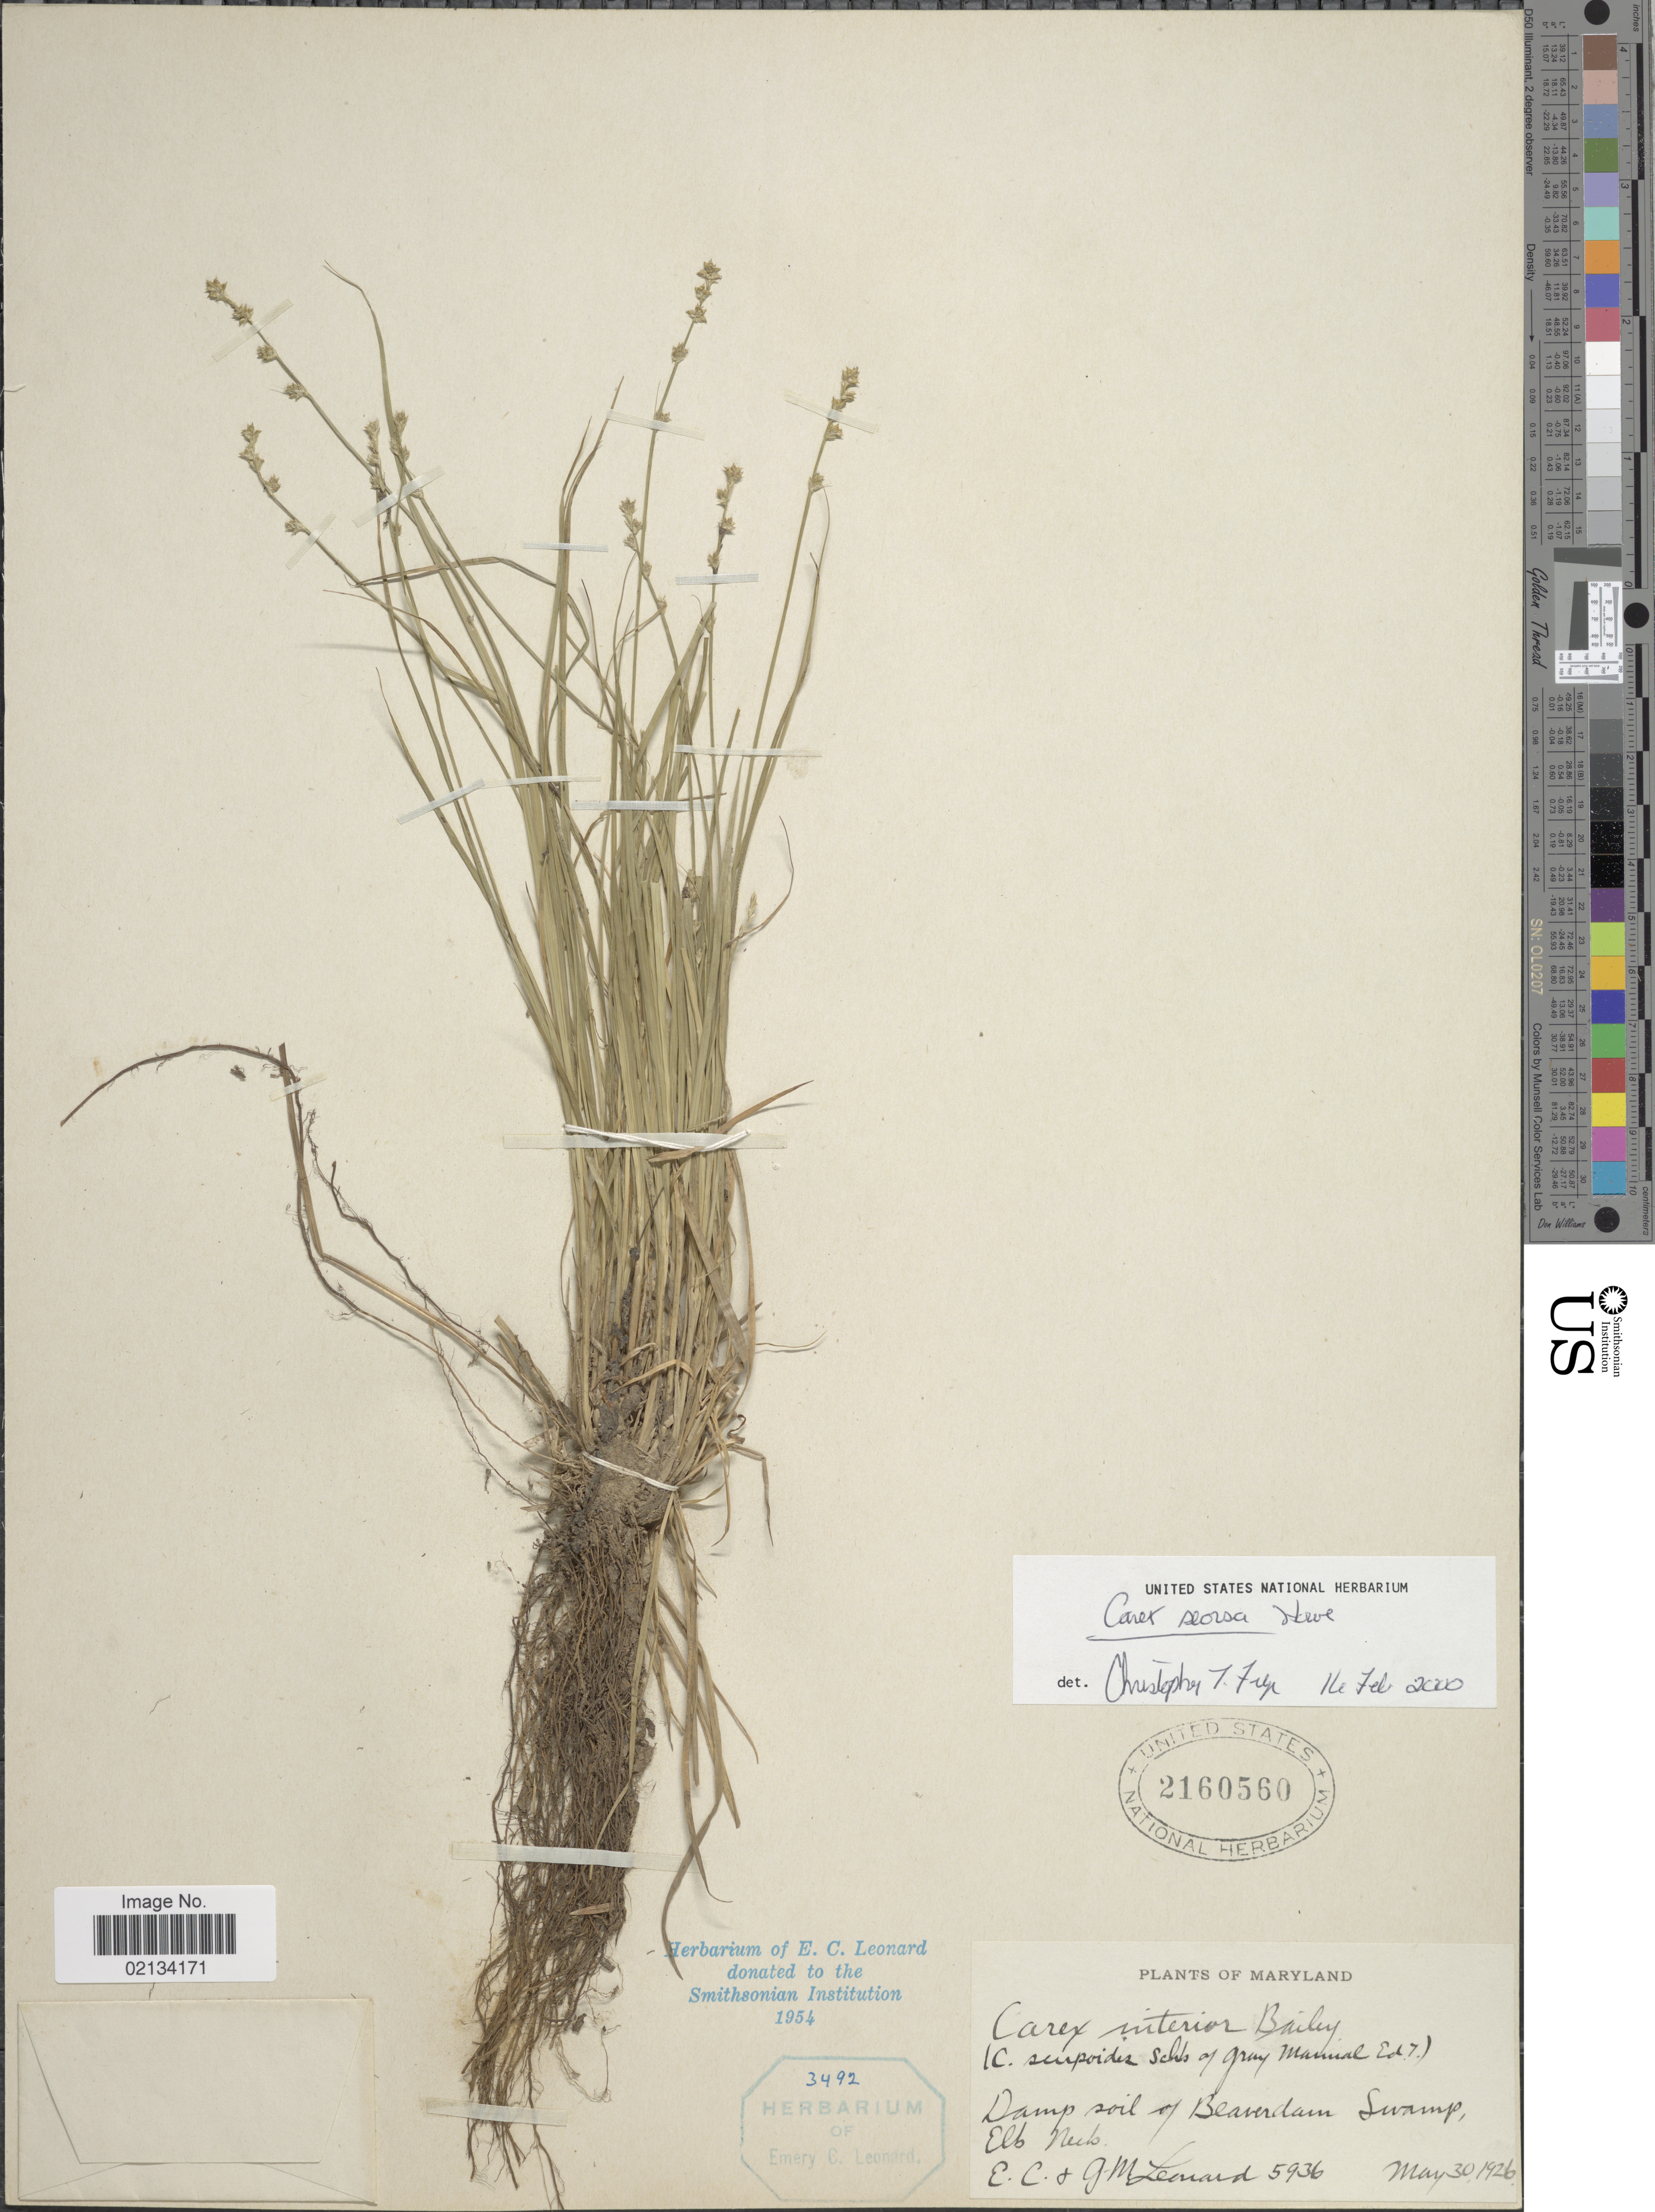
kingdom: Plantae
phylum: Tracheophyta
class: Liliopsida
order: Poales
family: Cyperaceae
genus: Carex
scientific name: Carex seorsa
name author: Howe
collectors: E. C. Leonard & G. M. Leonard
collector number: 5936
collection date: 1926-05-30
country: United States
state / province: Maryland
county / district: Cecil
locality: Damp soil of Beaverdam Swamp, Elk Neck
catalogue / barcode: US 2160560